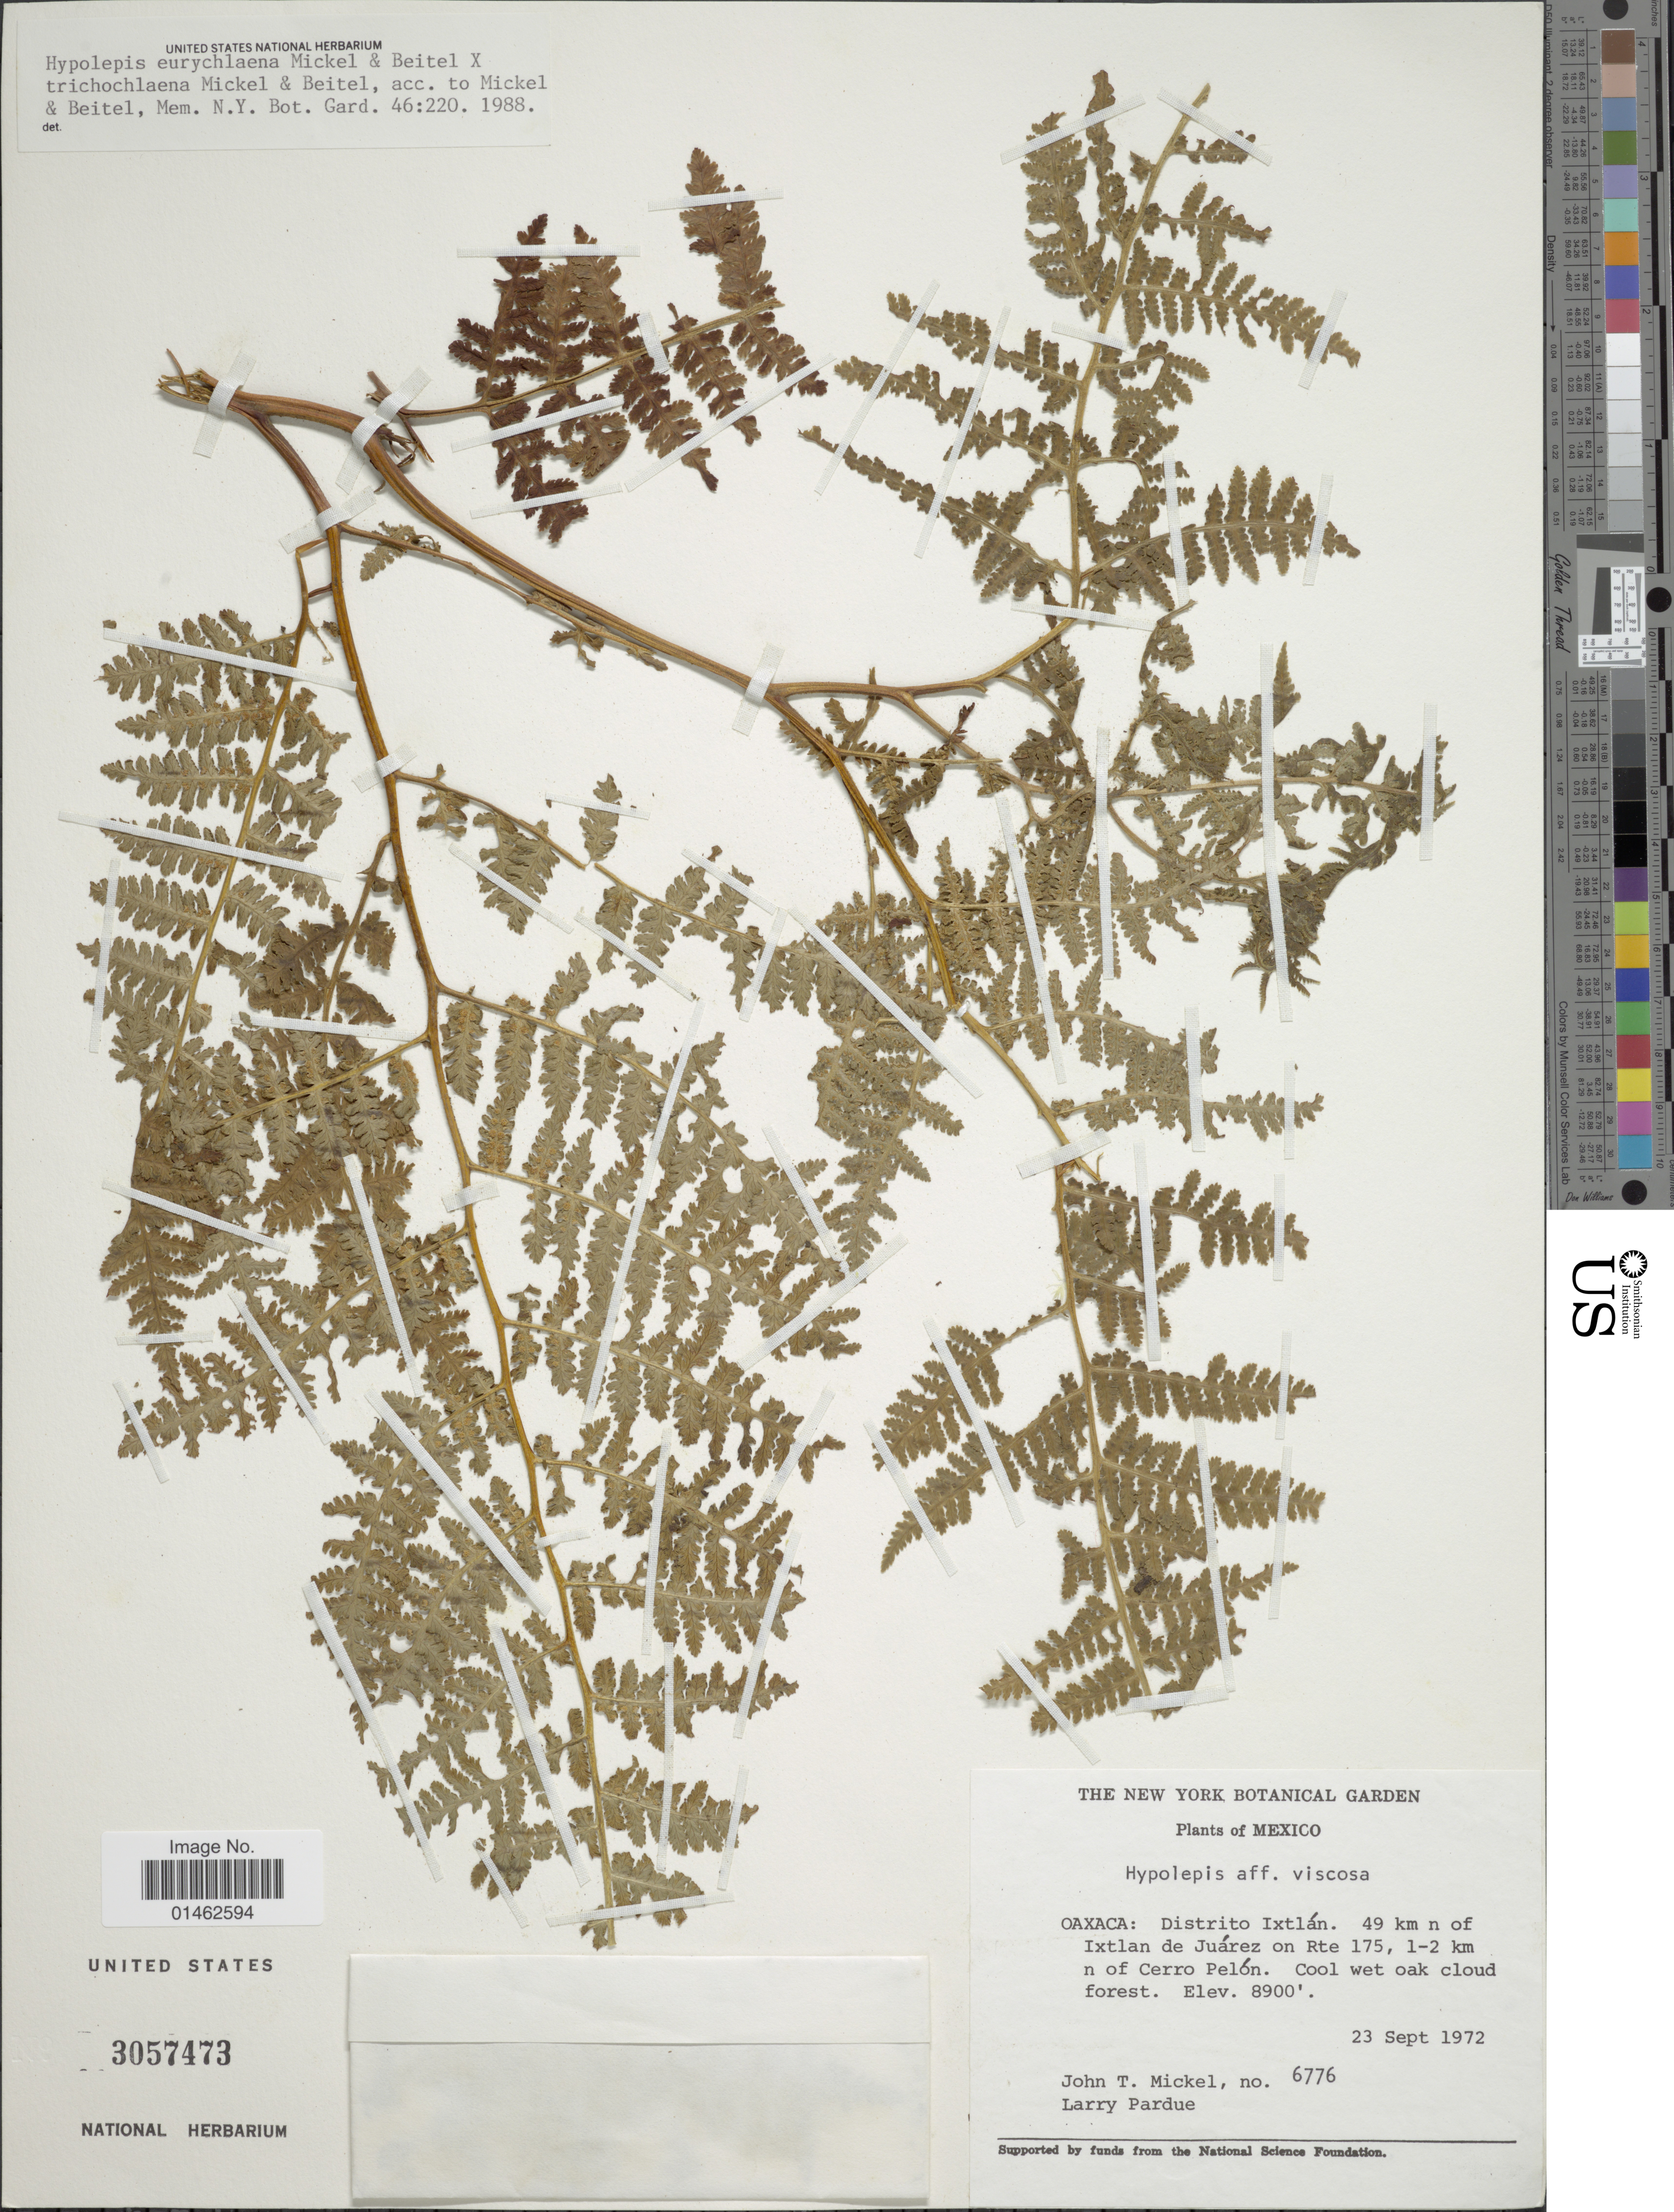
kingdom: Plantae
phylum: Tracheophyta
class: Polypodiopsida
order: Polypodiales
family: Dennstaedtiaceae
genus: Hypolepis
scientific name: Hypolepis eurychlaena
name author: Mickel & Beitel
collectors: J. T. Mickel & L. Pardue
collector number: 6776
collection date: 1972-09-23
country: Mexico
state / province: Oaxaca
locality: Distrito Ixtlán. 49 km n of Ixtlan de Juárez on Rte 175, 1-2 km n of Cerro Pelón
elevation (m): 2713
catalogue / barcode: US 3057473